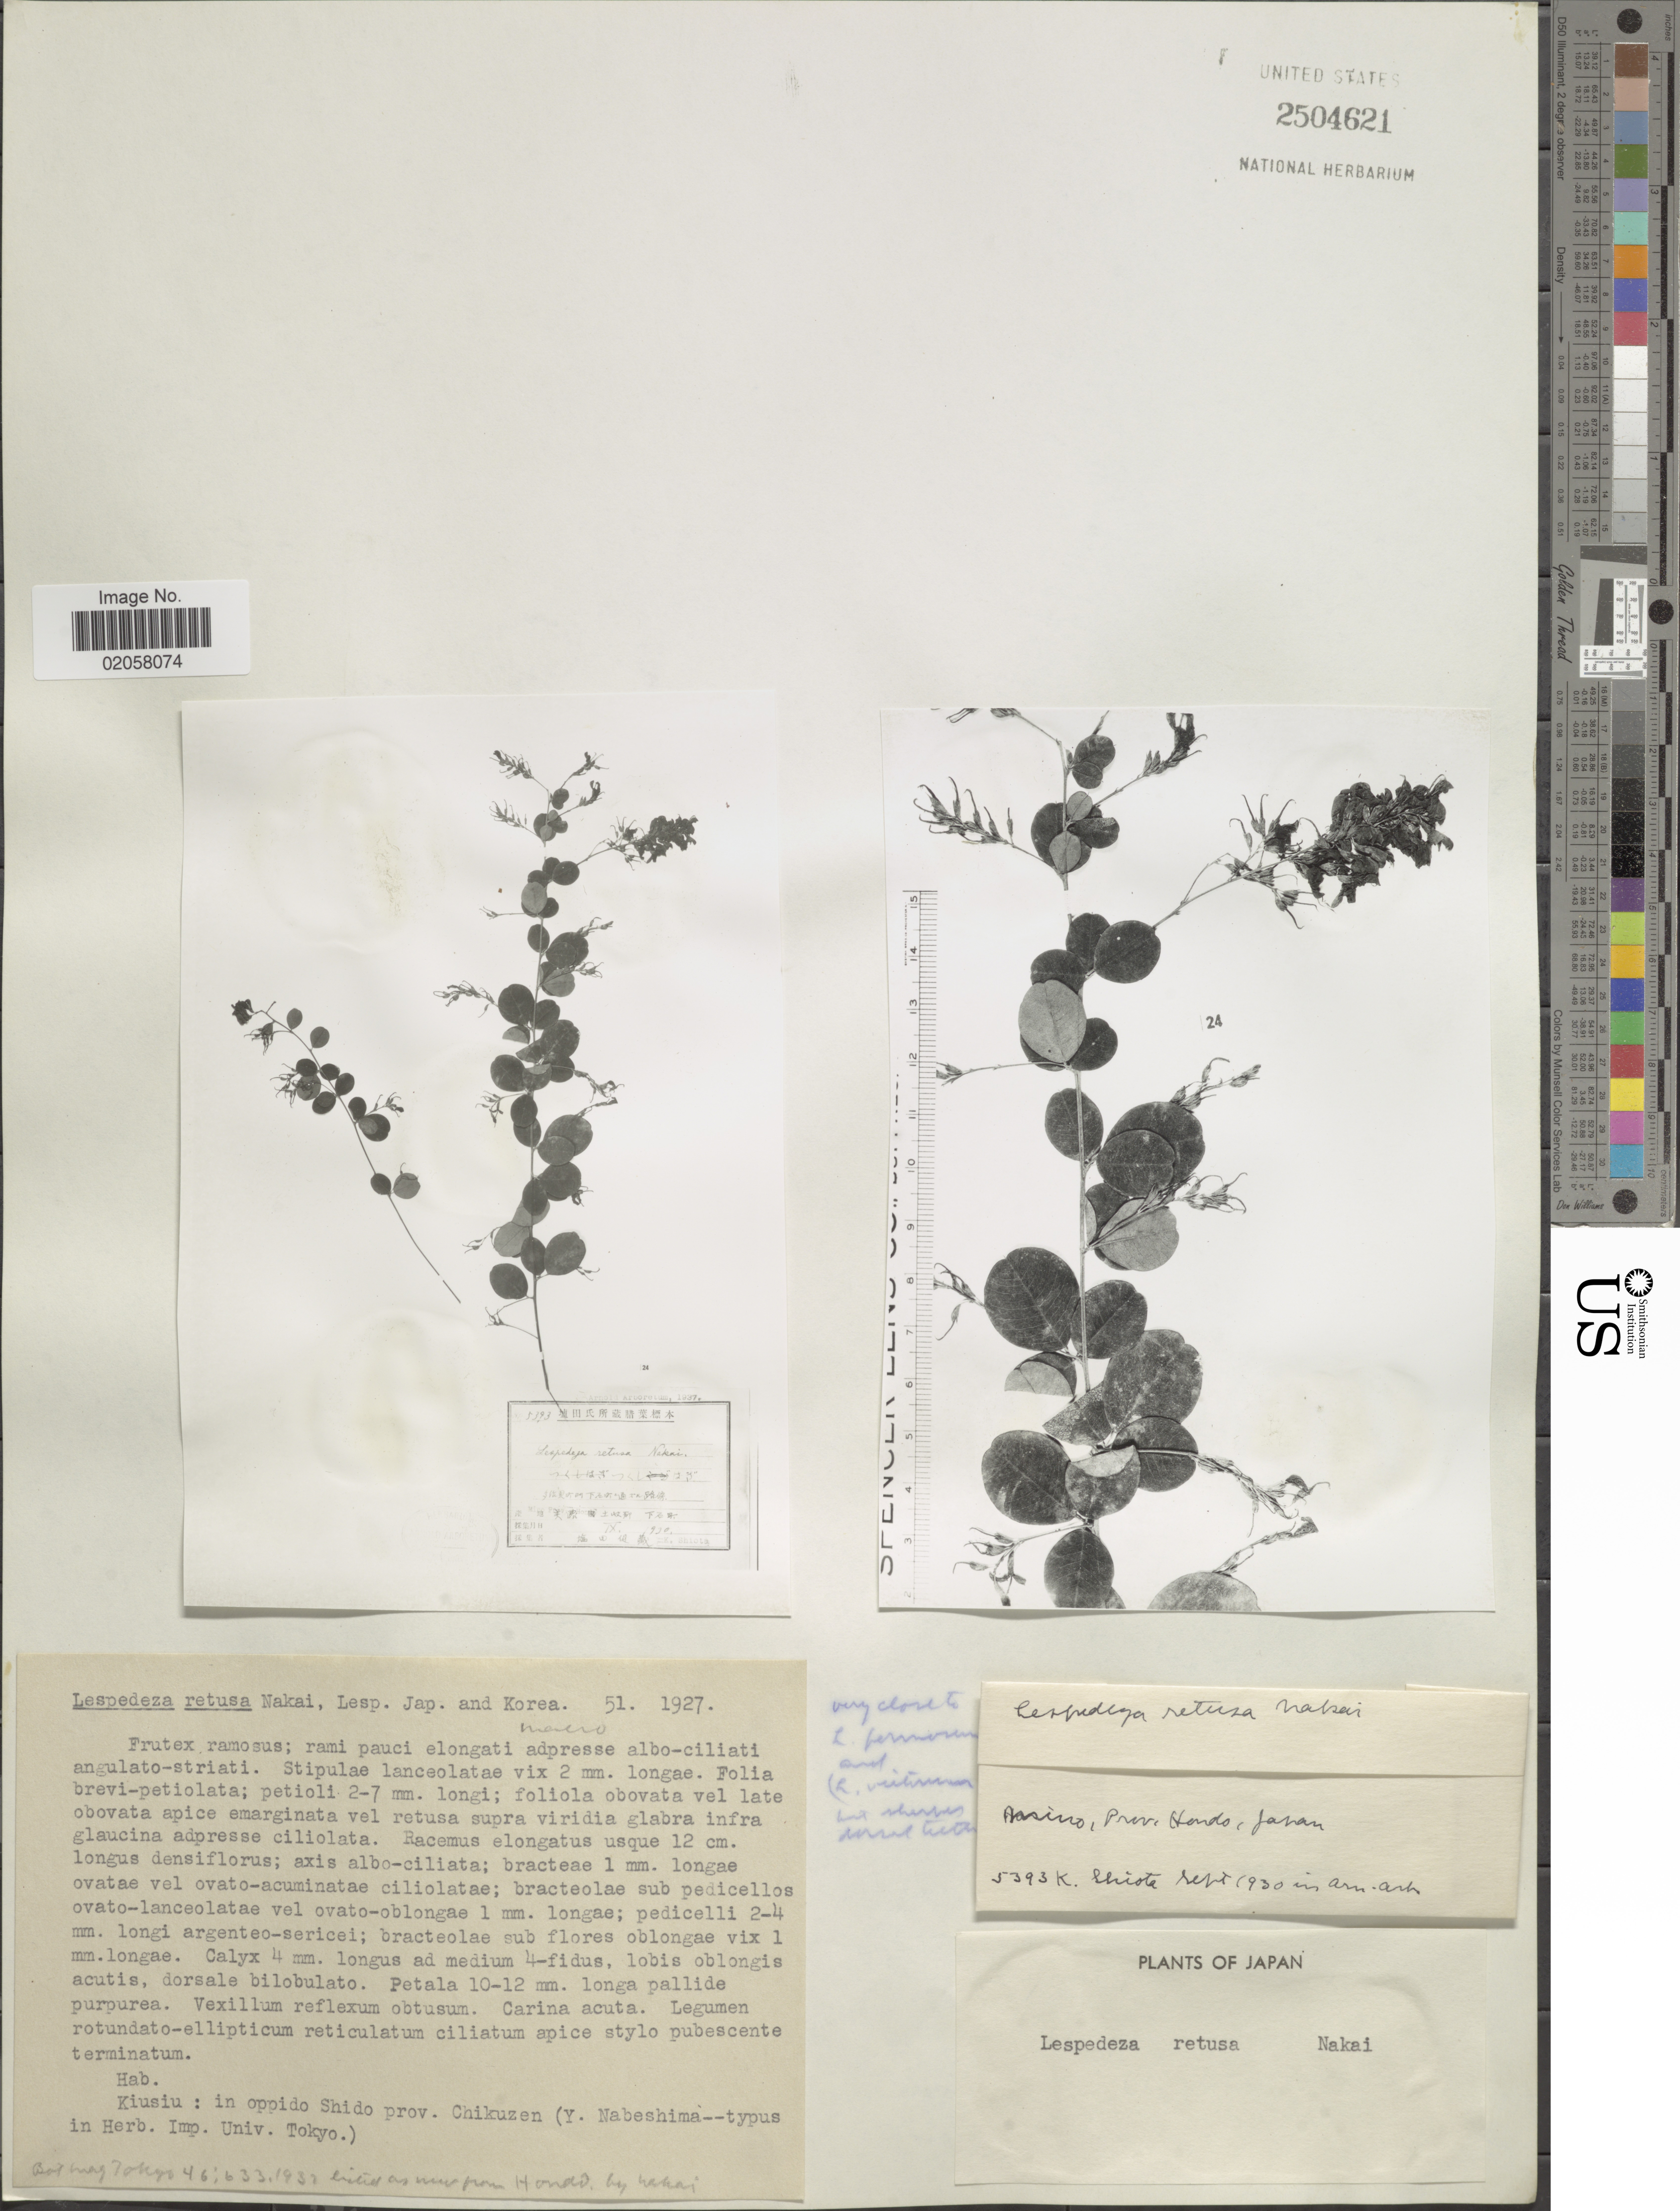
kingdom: Plantae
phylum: Tracheophyta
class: Magnoliopsida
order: Fabales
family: Fabaceae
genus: Lespedeza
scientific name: Lespedeza retusa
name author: Nakai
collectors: K. Shiota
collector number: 5393k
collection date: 1930-09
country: Japan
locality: Kiusiu: in oppido Shido prov. Chikuzen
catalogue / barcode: US 2504621